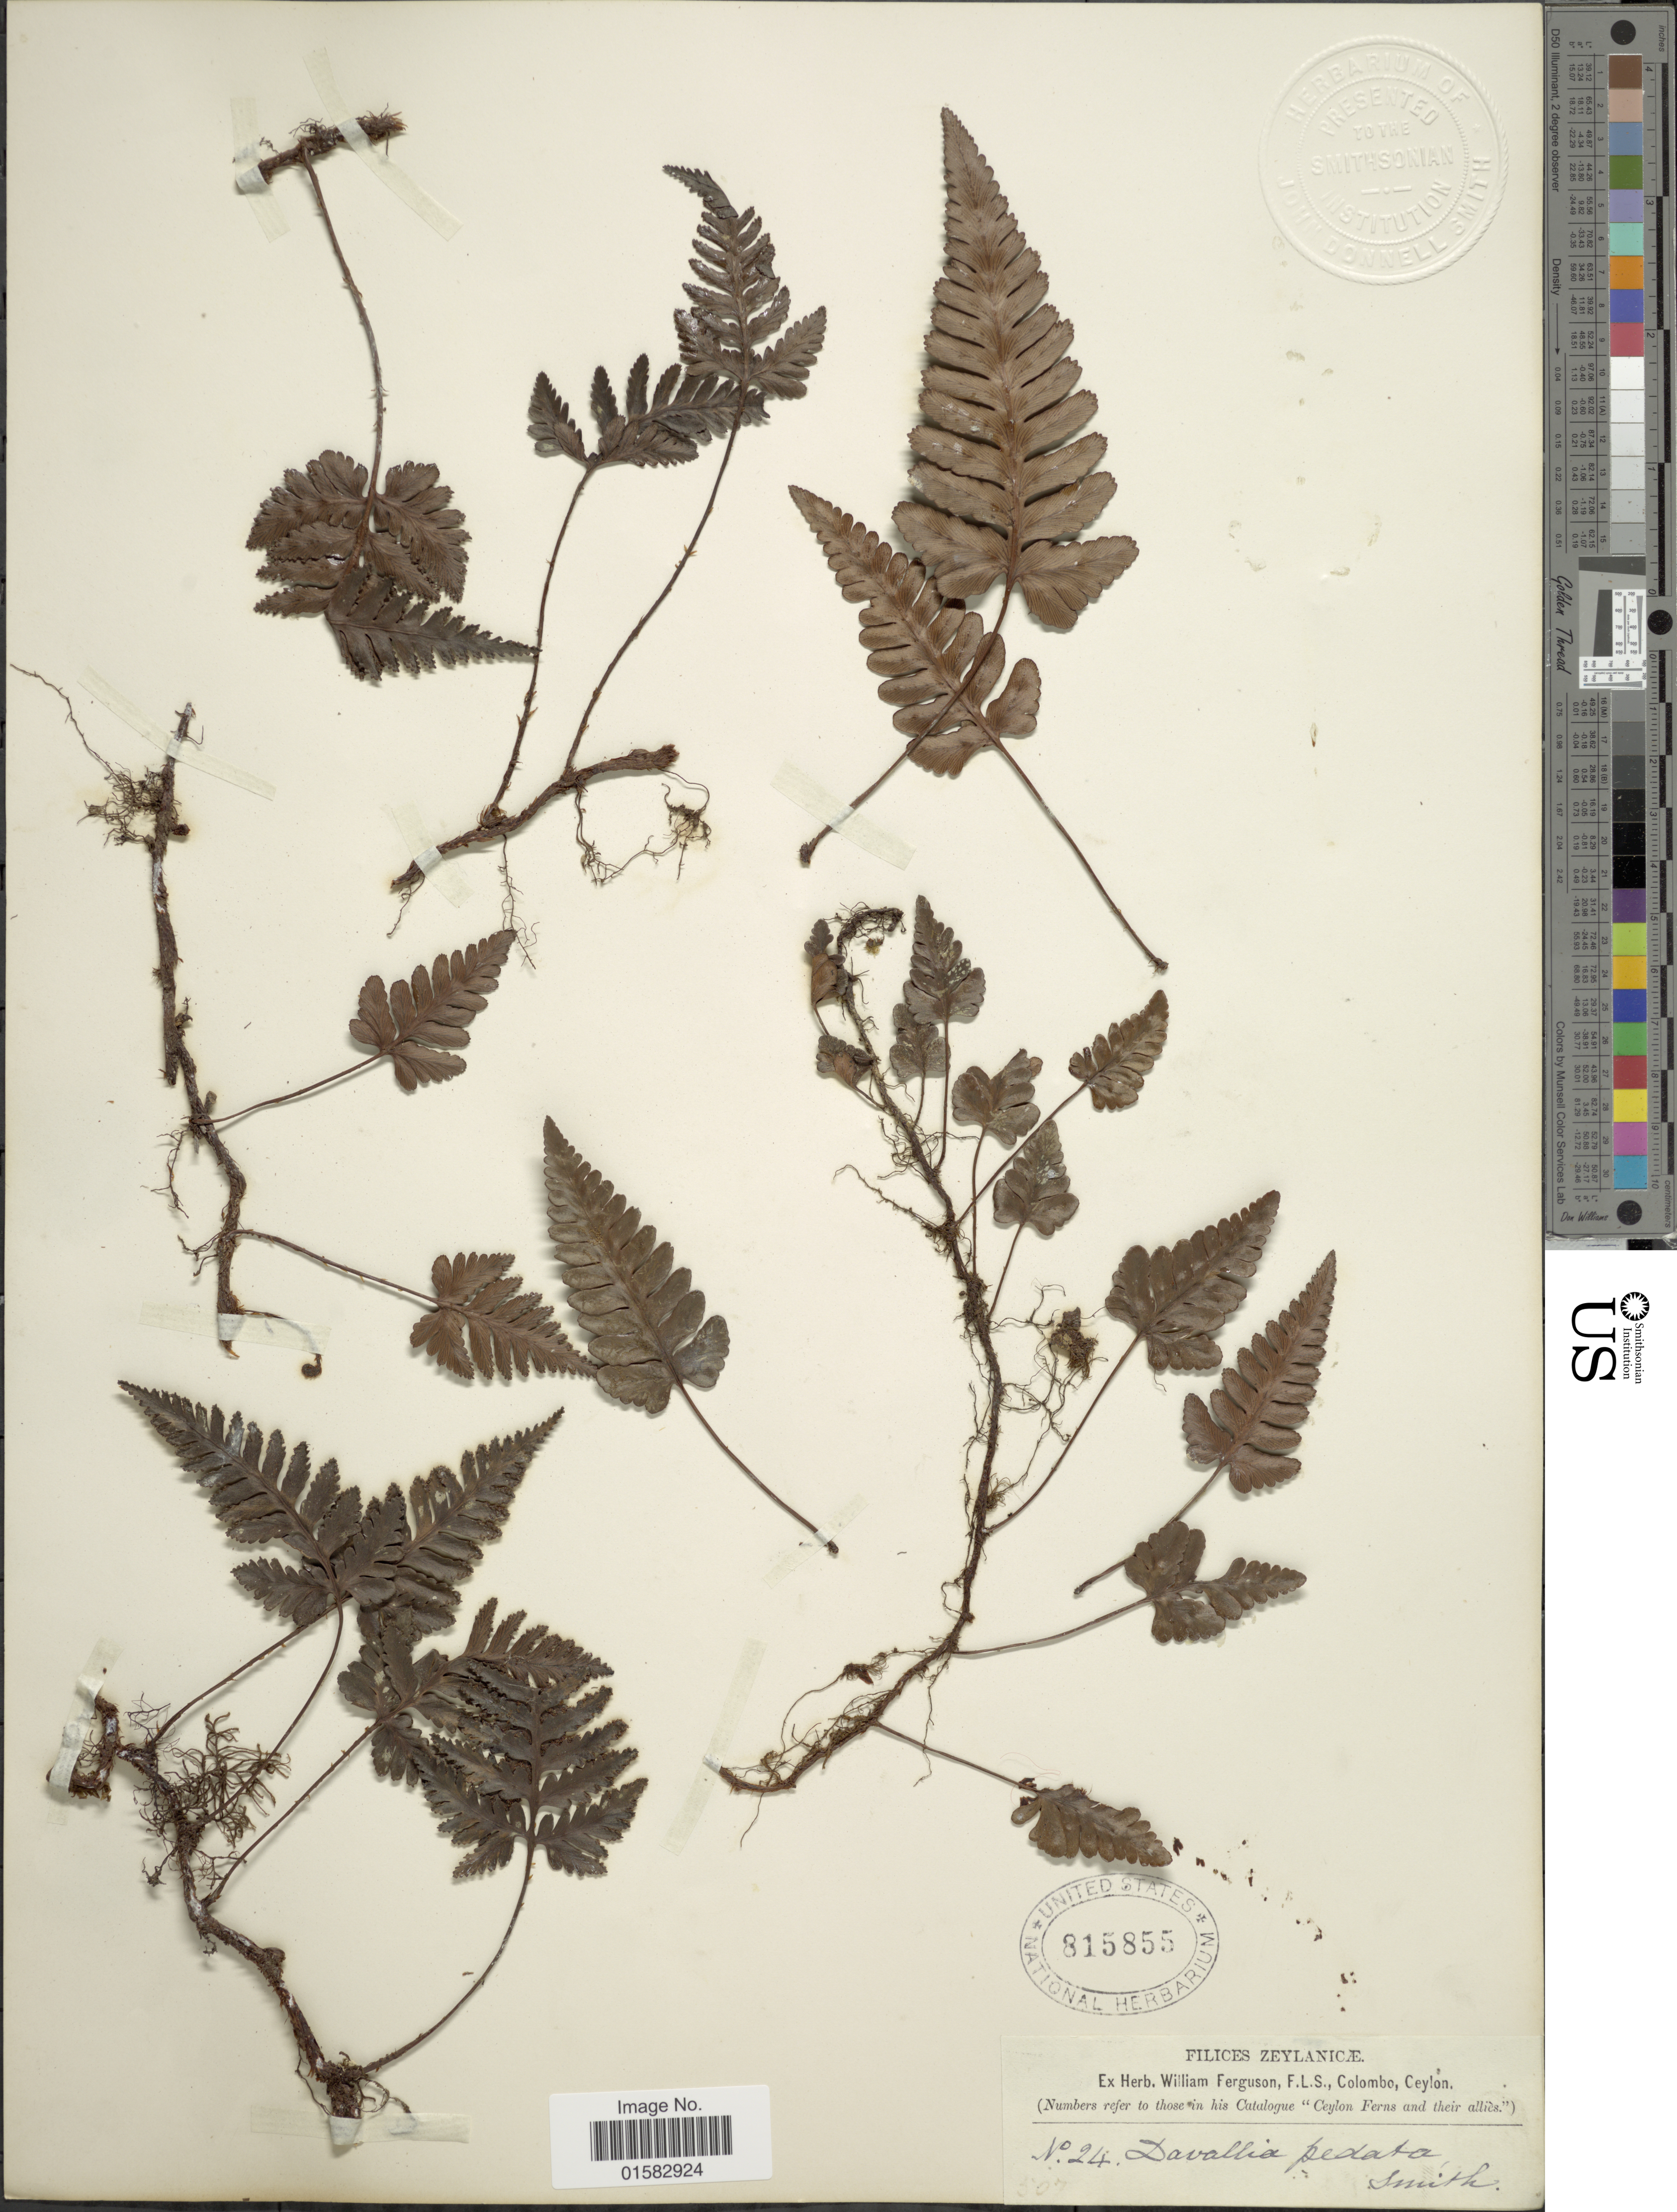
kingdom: Plantae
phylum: Tracheophyta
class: Polypodiopsida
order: Polypodiales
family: Davalliaceae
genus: Davallia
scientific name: Davallia repens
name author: (L. f.) Kuhn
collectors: W. Ferguson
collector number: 24*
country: Sri Lanka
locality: Zeylanicae [interpreted]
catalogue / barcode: US 815855